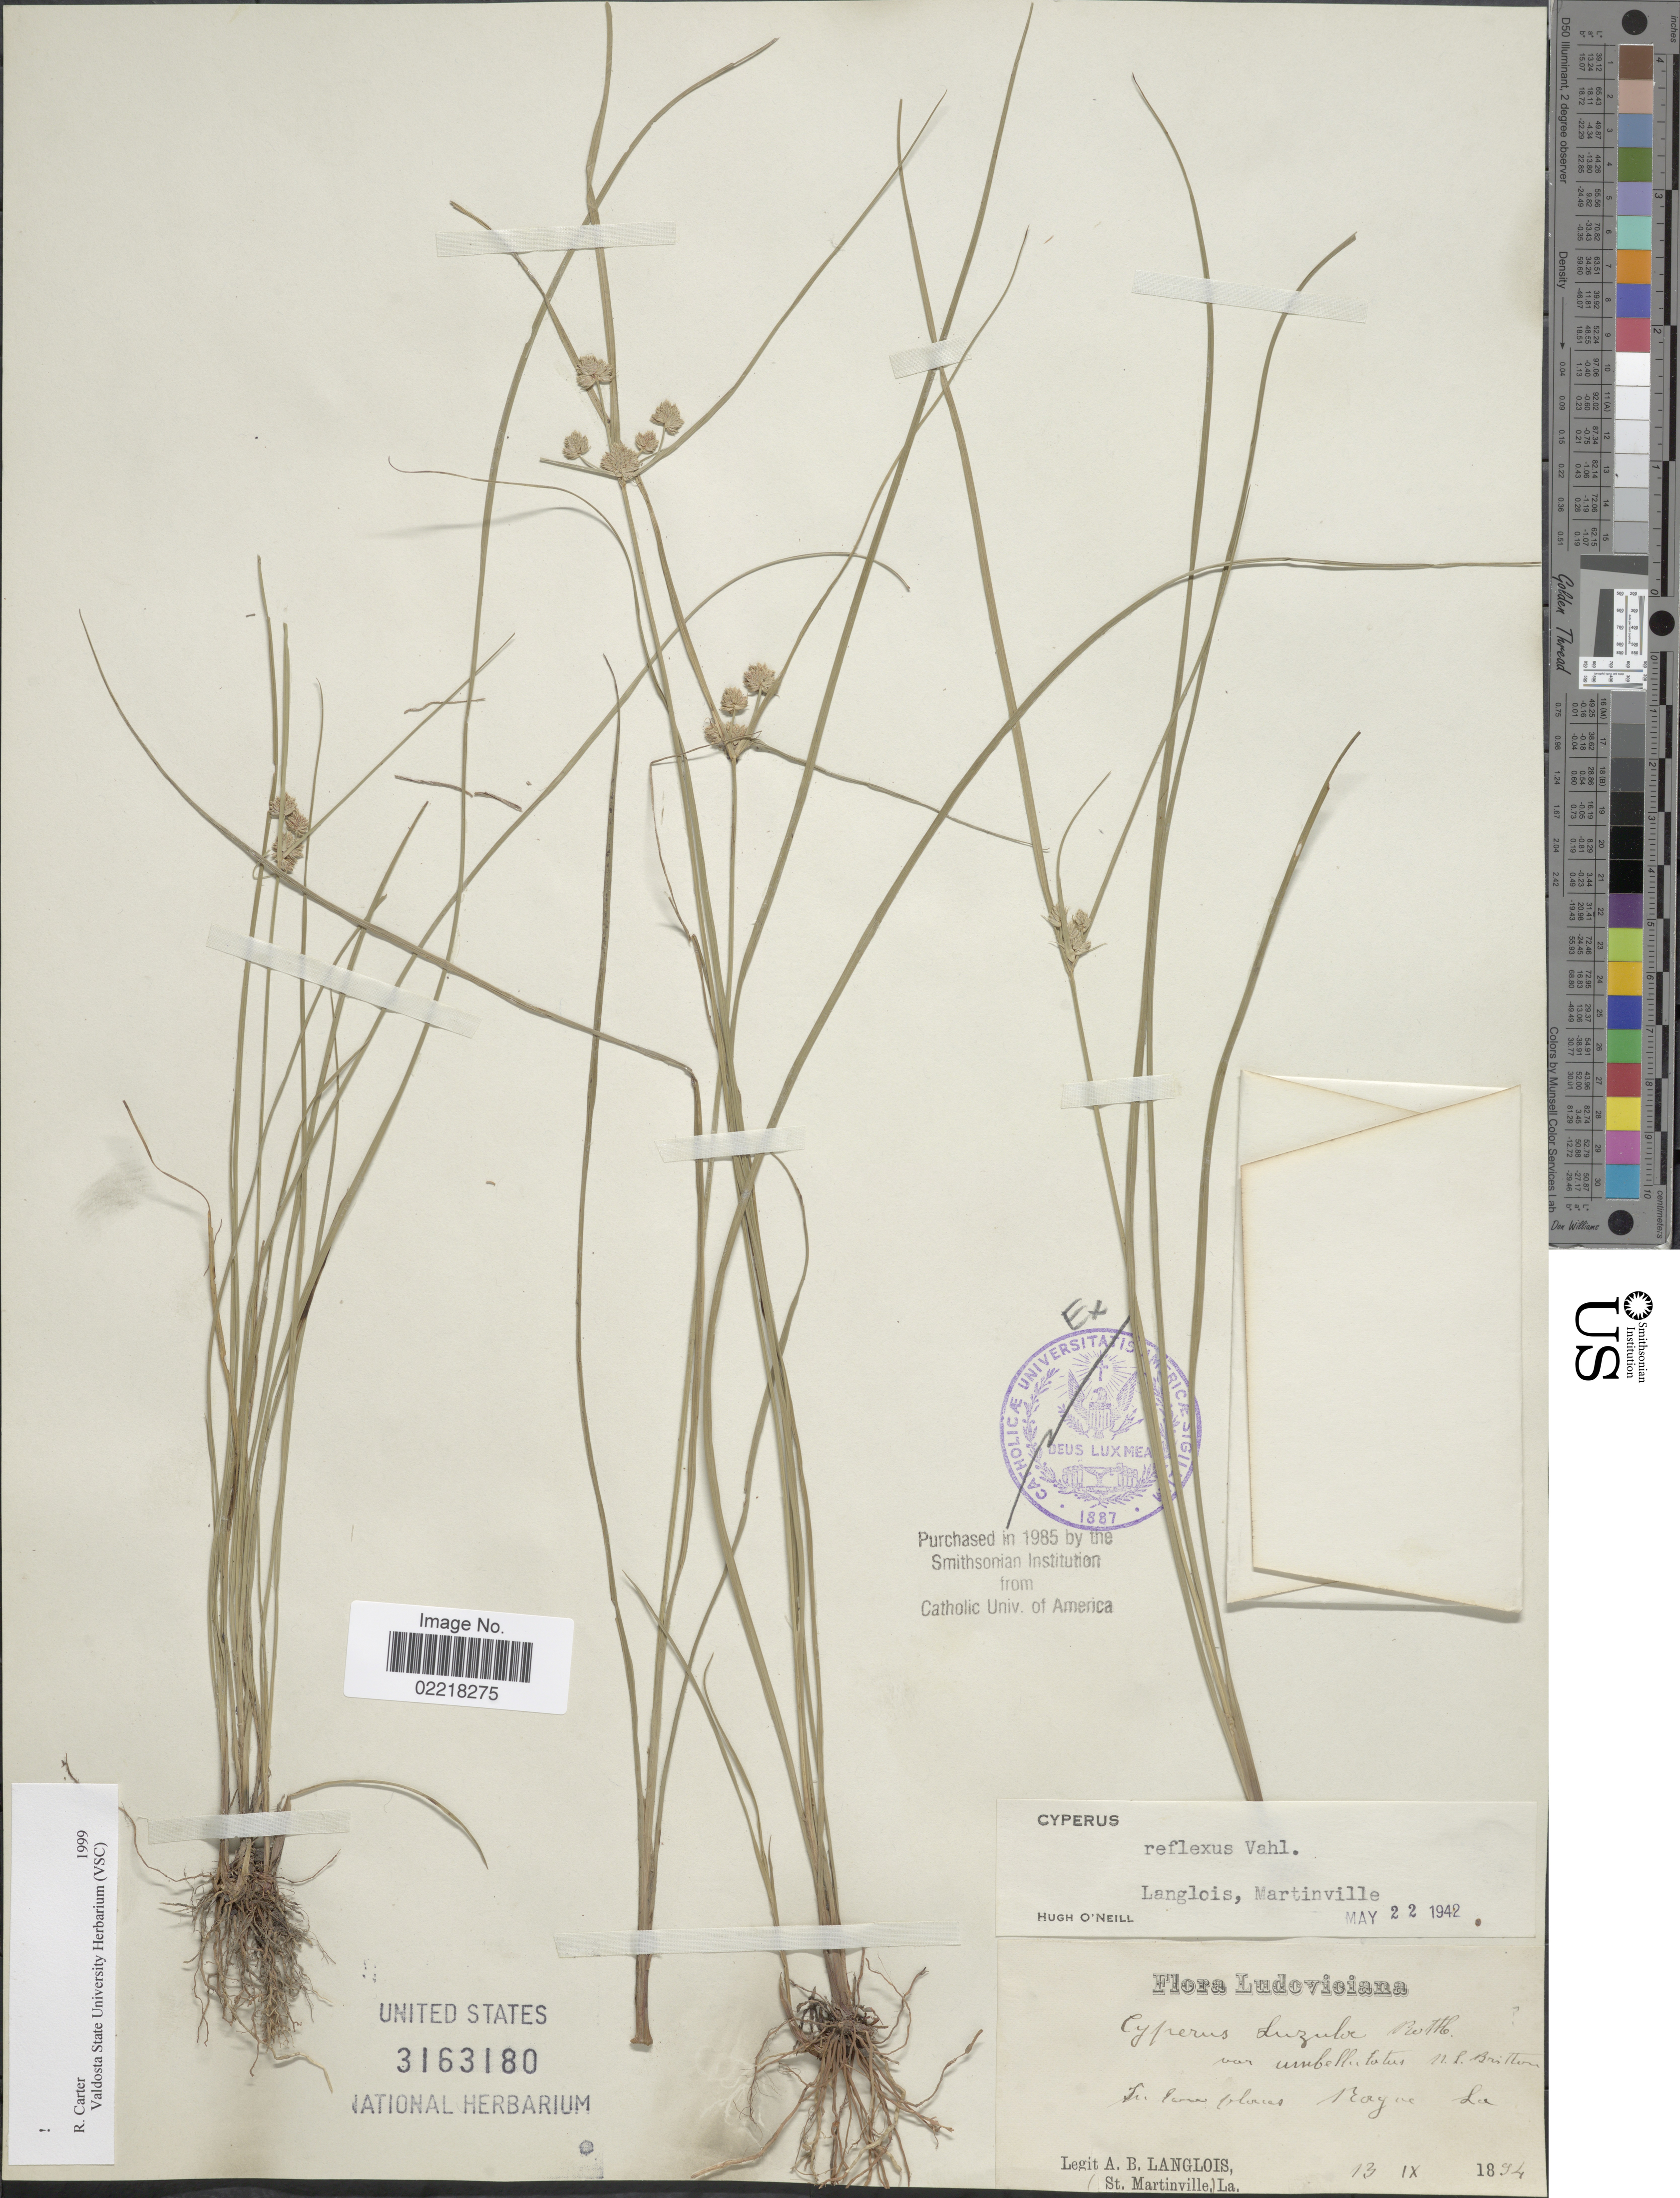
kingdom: Plantae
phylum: Tracheophyta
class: Liliopsida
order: Poales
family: Cyperaceae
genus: Cyperus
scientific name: Cyperus reflexus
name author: Vahl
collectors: A. Langlois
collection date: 1894-09-13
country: United States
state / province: Louisiana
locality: In low places, Bayou , La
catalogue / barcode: US 3163180